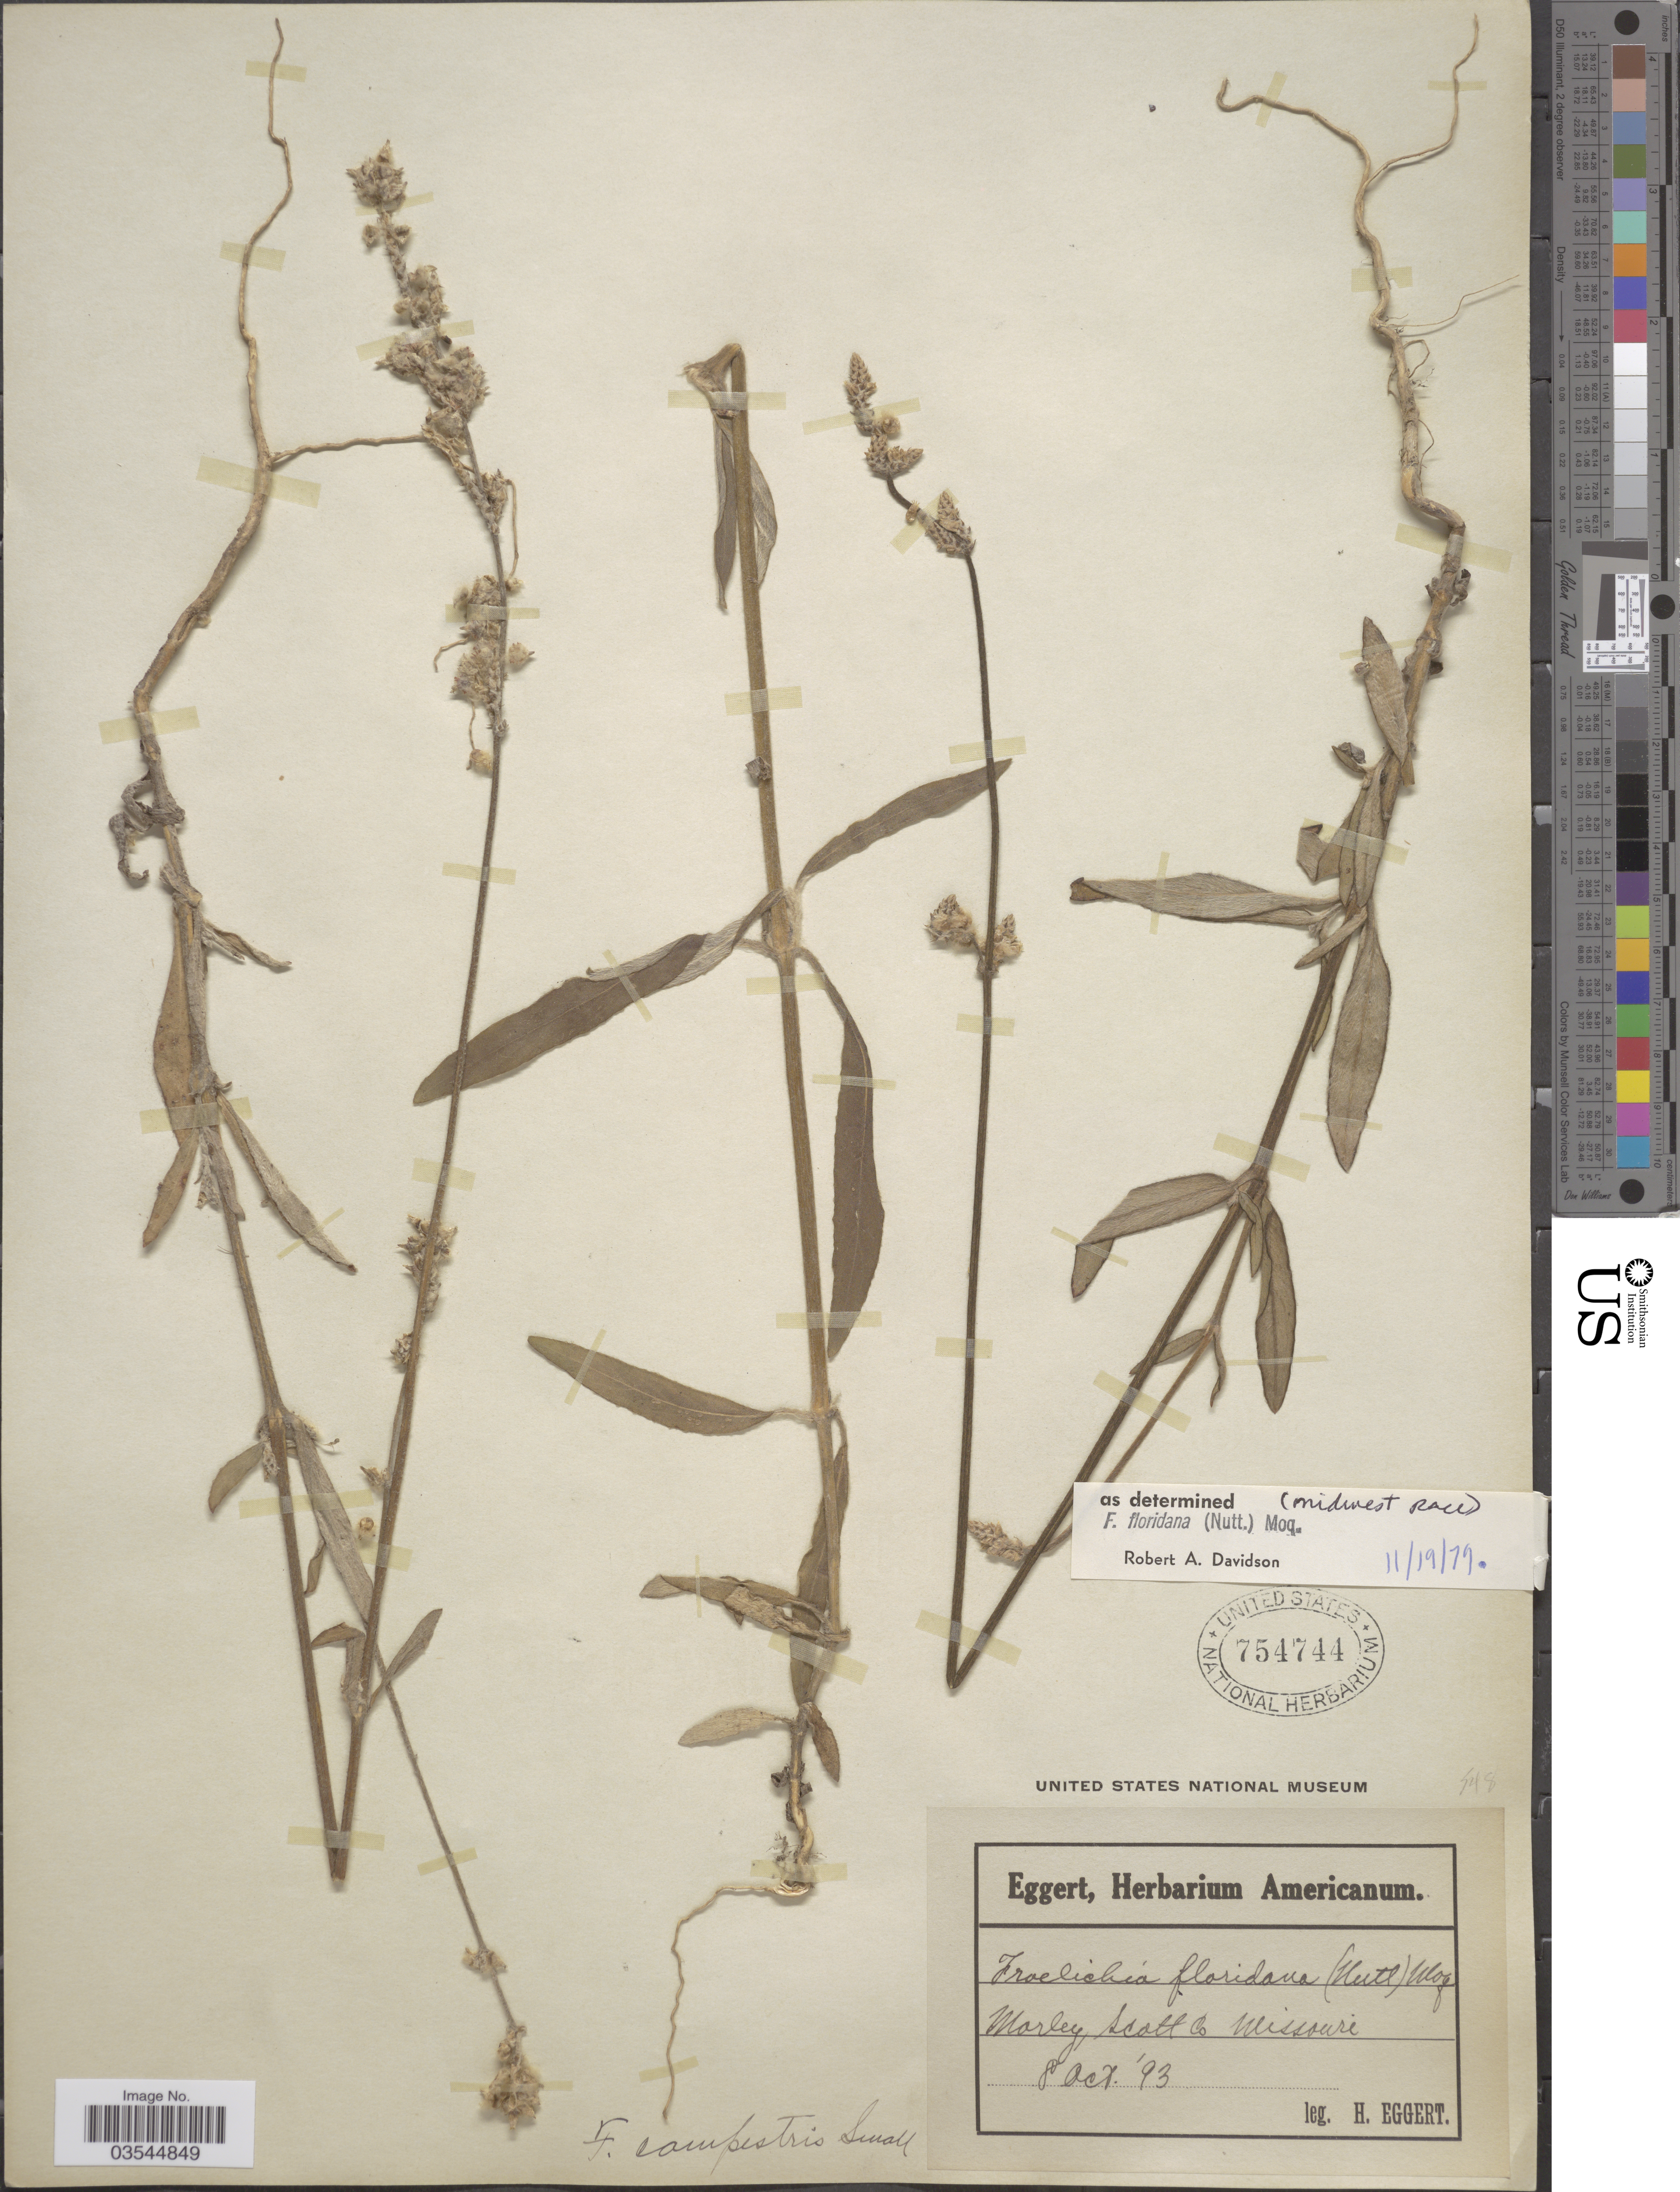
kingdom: Plantae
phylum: Tracheophyta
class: Magnoliopsida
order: Caryophyllales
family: Amaranthaceae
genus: Froelichia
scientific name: Froelichia floridana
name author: (Nutt.) Moq.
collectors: H. Eggert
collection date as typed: Transcribed d/m/y: 8/10/93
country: United States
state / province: Missouri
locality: Marley, Scott Co.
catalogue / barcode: US 754744